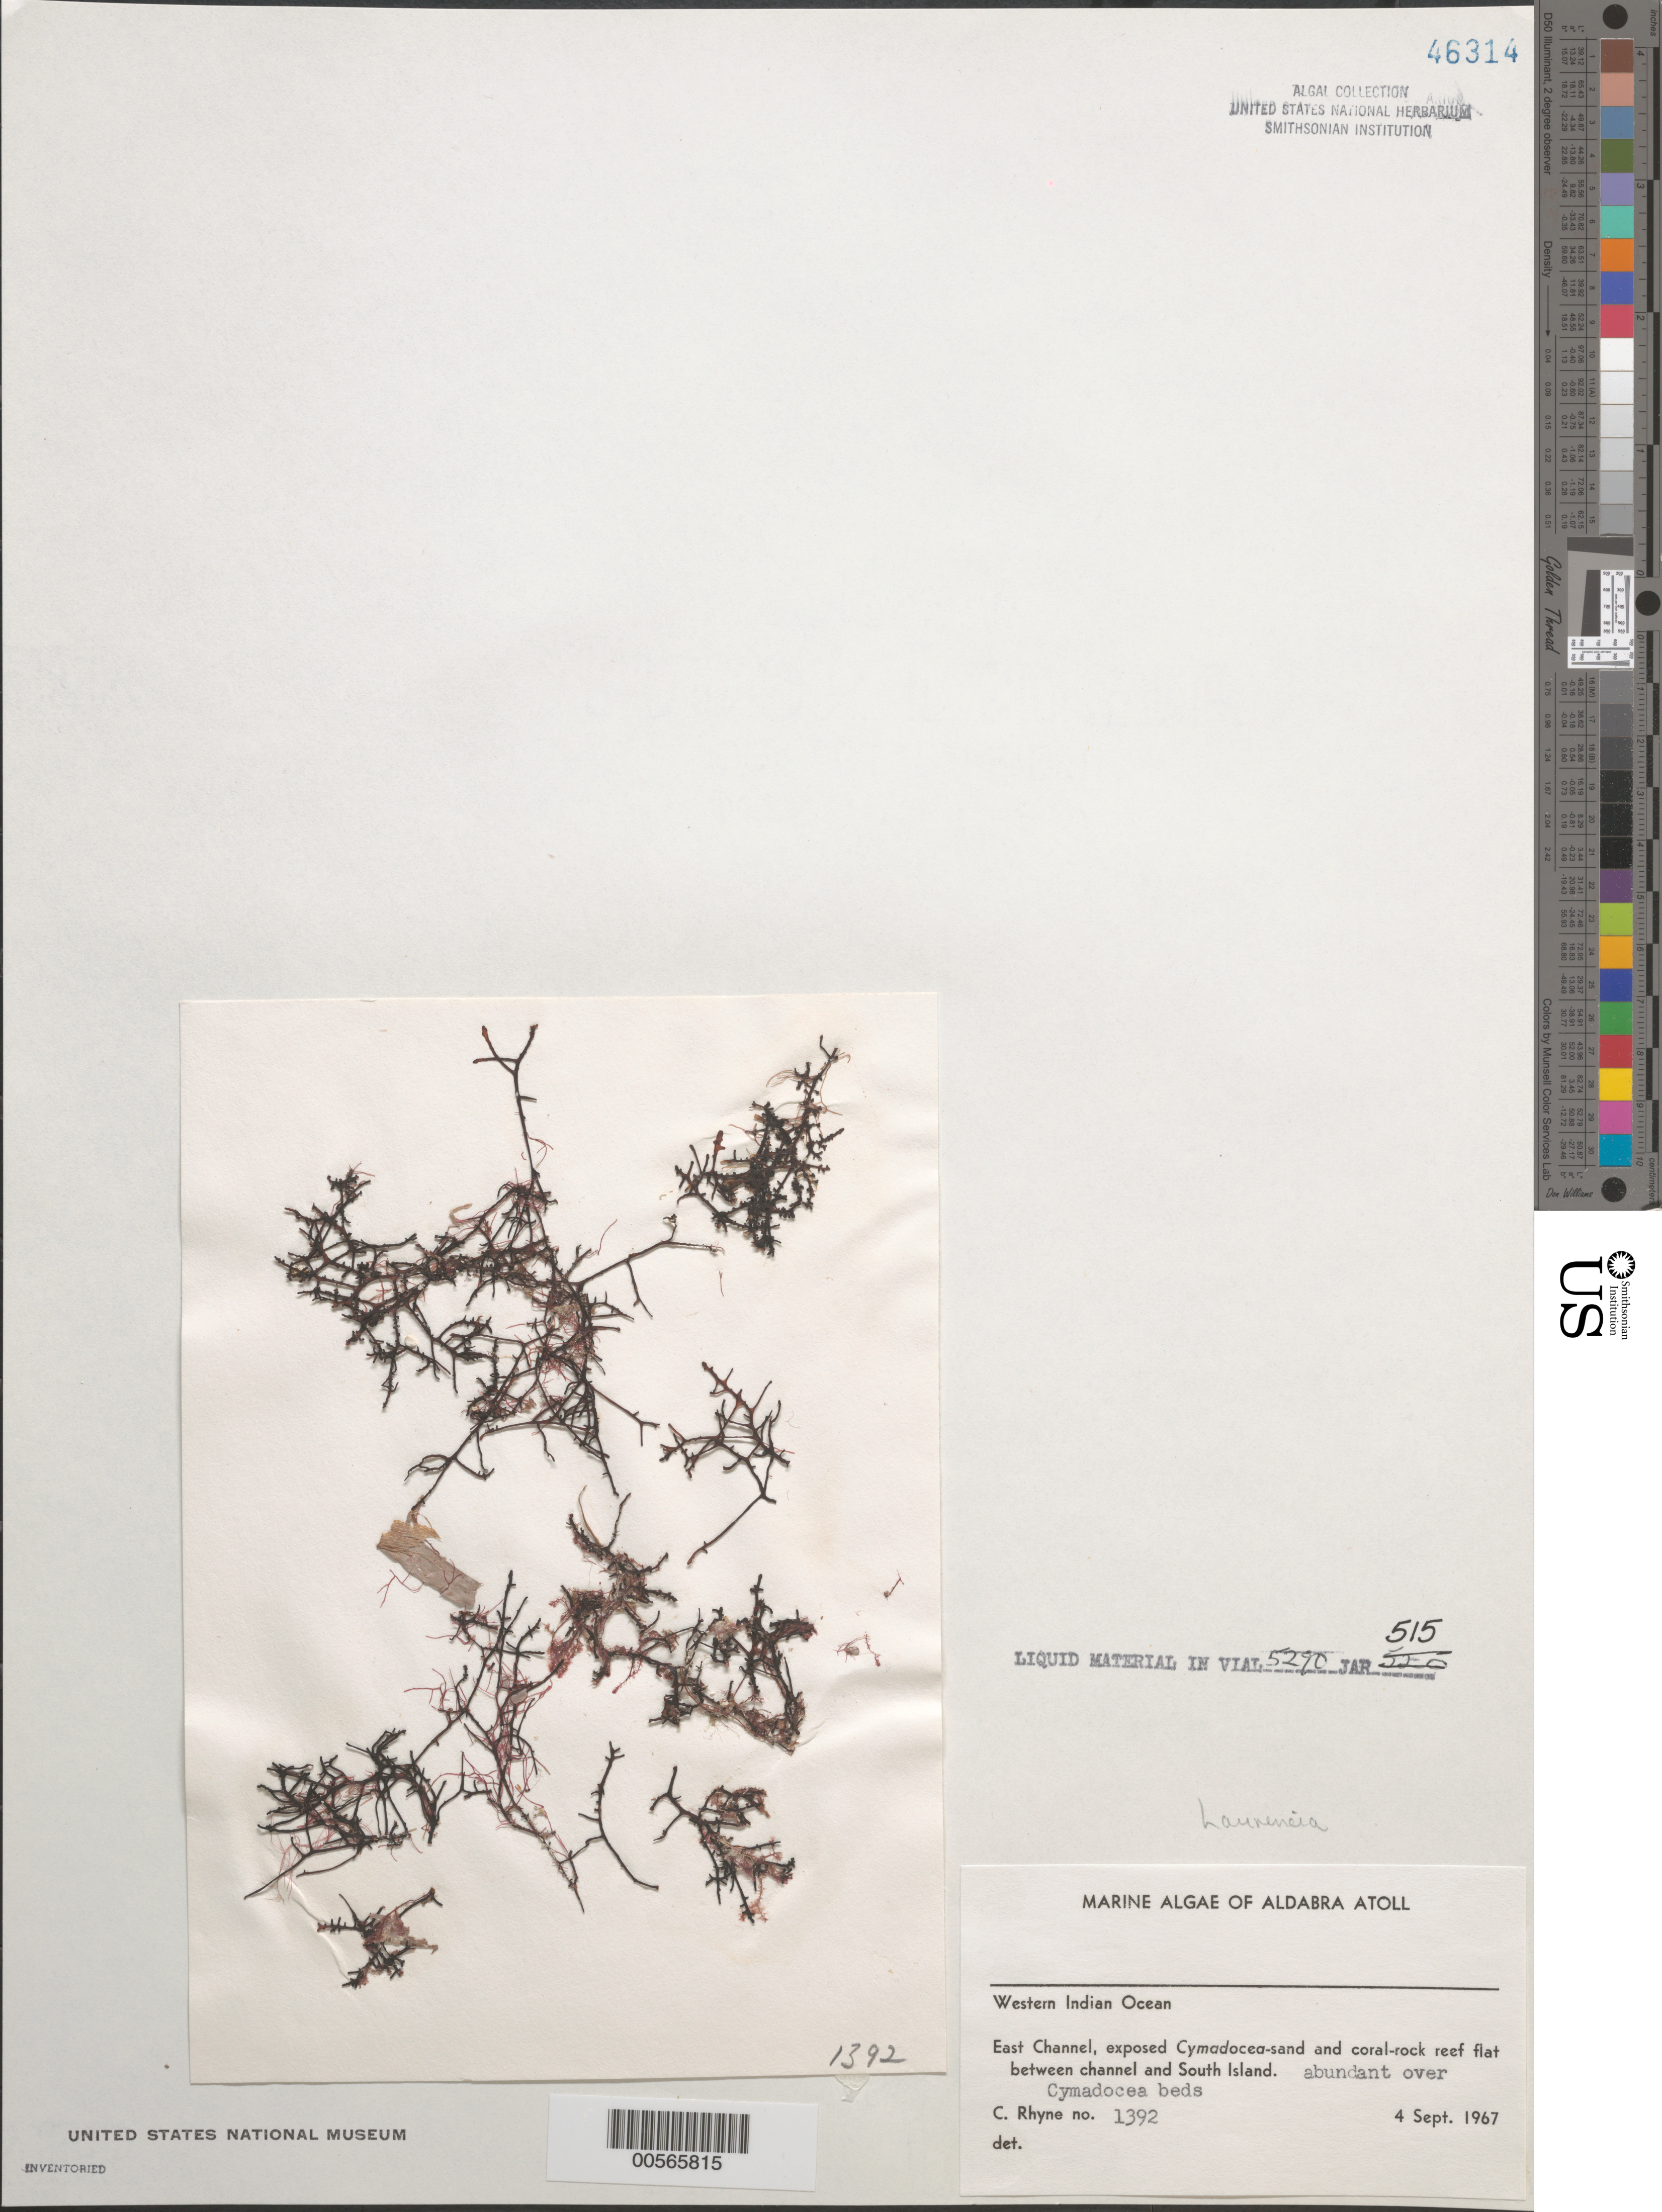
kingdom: Plantae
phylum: Rhodophyta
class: Florideophyceae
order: Ceramiales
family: Rhodomelaceae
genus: Laurencia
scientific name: Laurencia sp.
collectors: C. Rhyne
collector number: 1392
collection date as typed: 04 Sep 1967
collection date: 1967-09-04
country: Seychelles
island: Aldabra Atoll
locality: East Channel near South Island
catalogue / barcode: US 46314